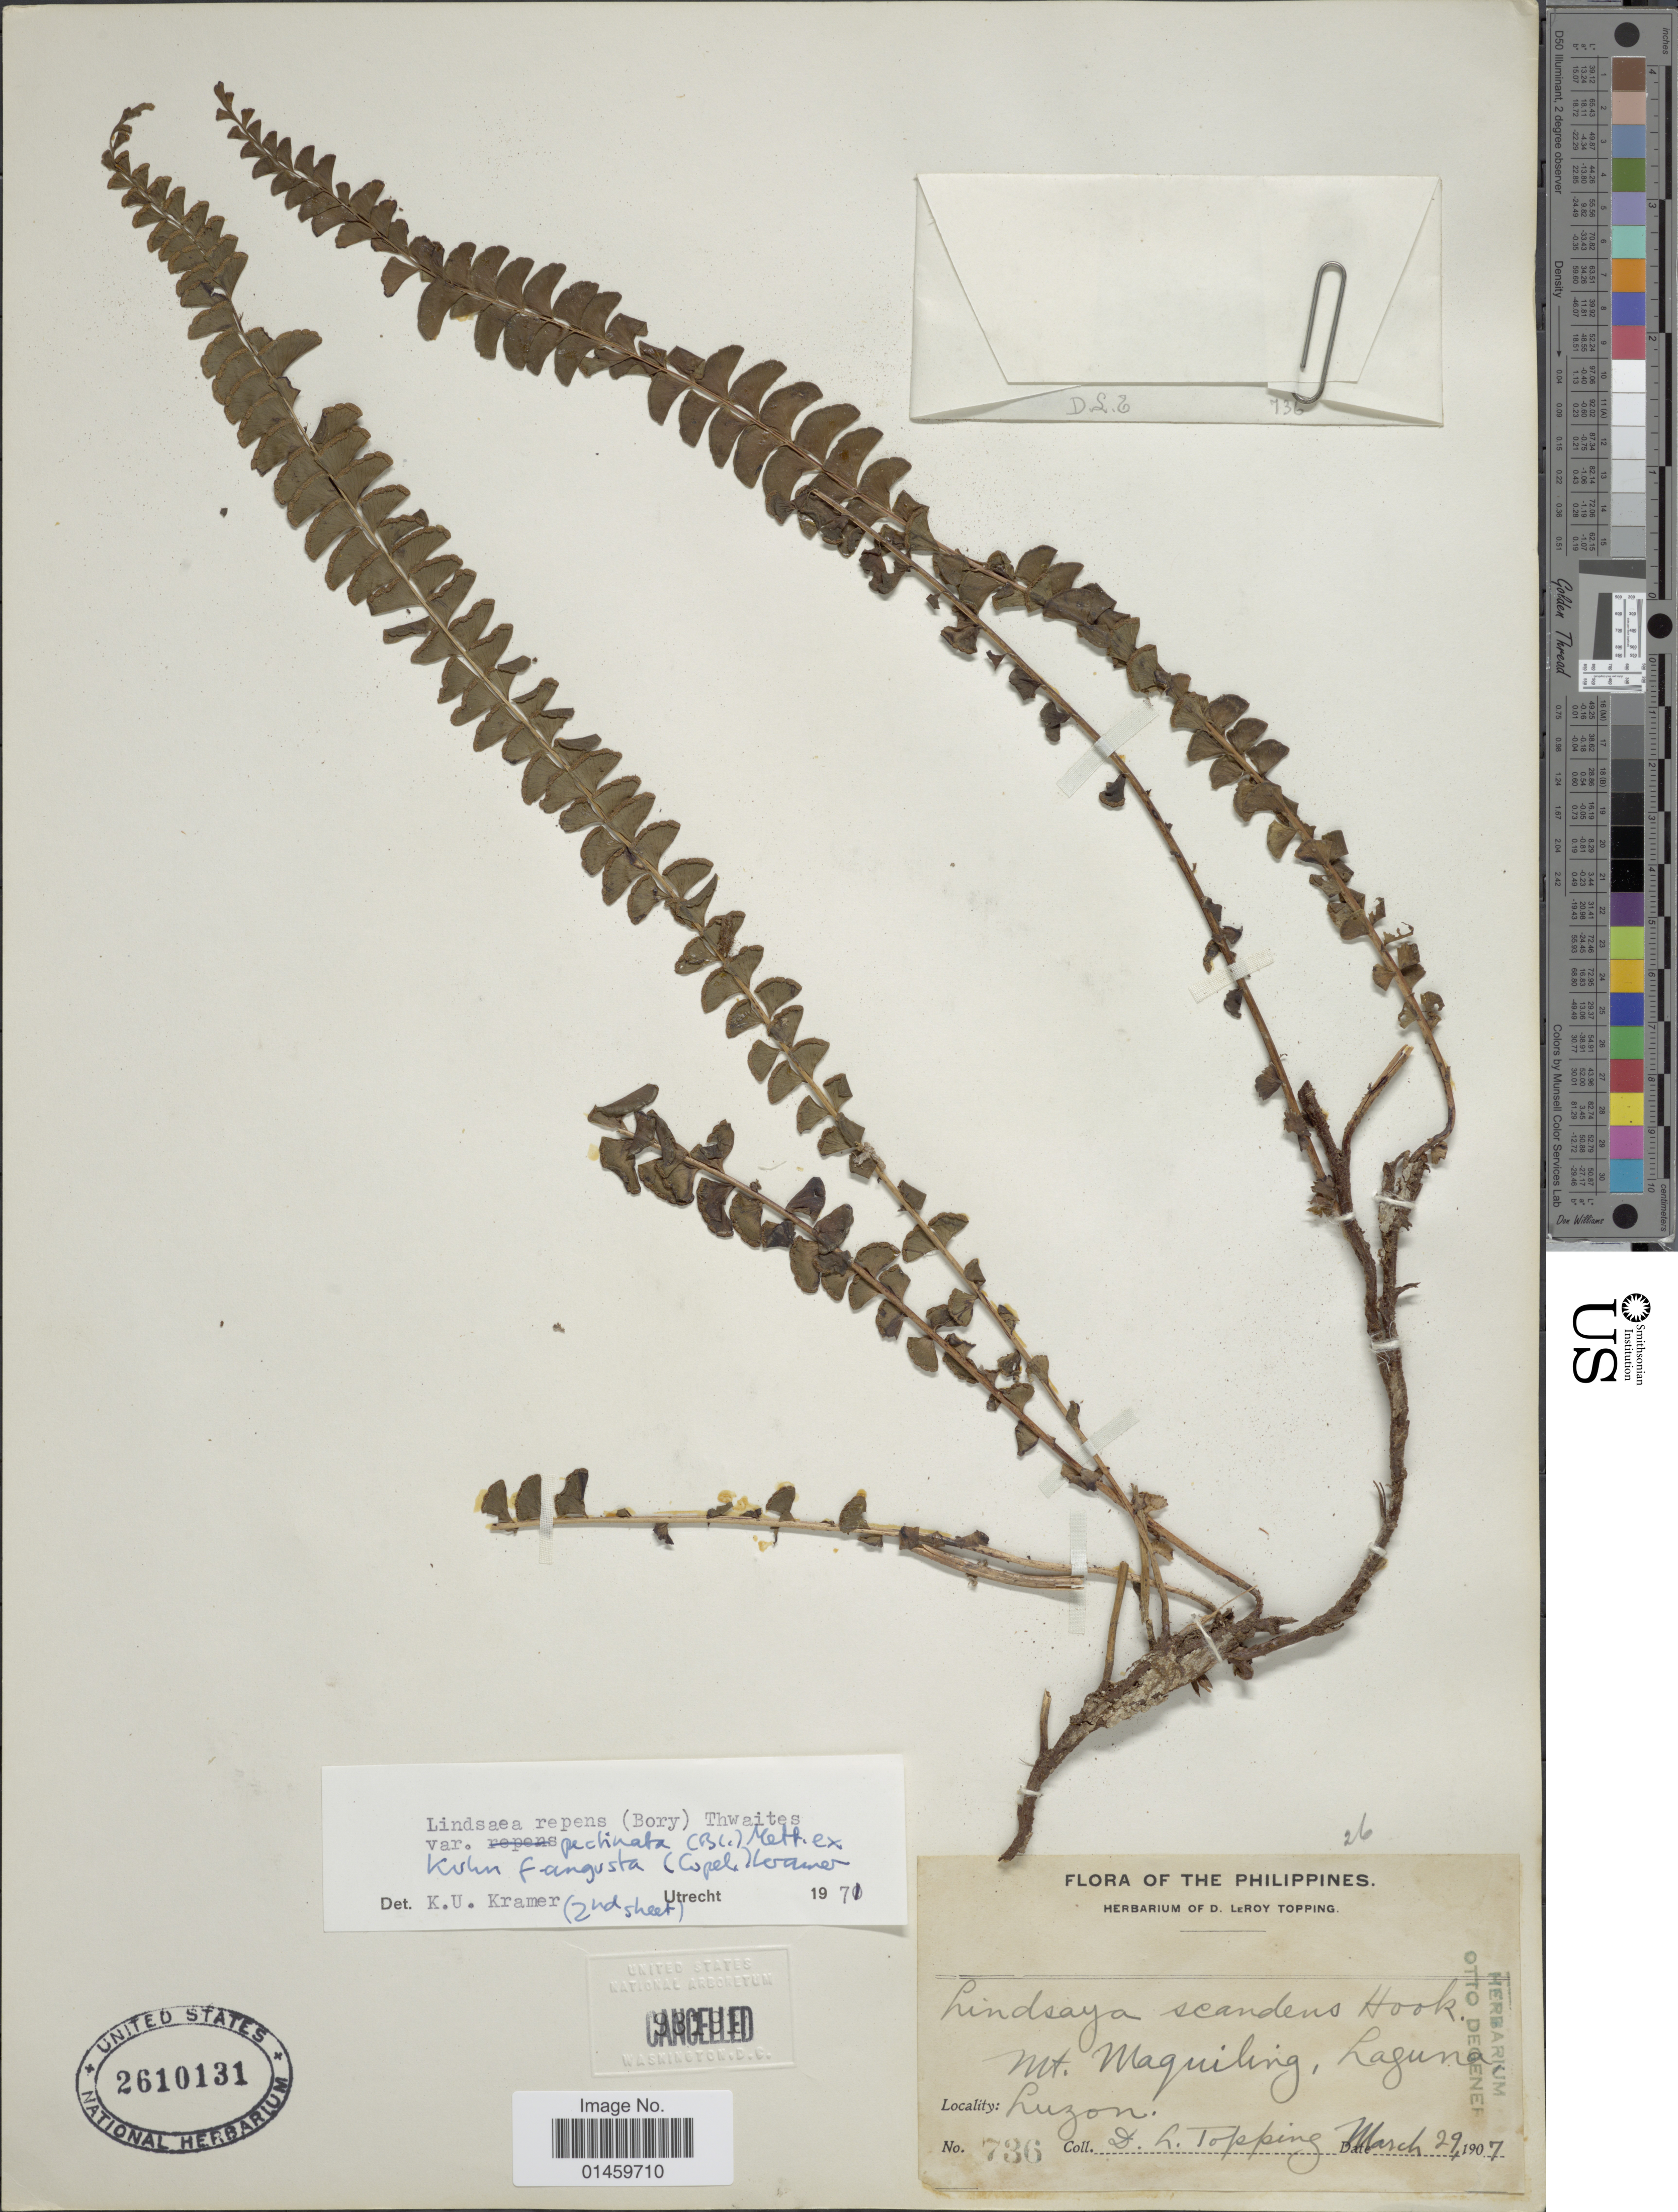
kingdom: Plantae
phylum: Tracheophyta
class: Polypodiopsida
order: Polypodiales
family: Lindsaeaceae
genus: Lindsaea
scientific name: Lindsaea repens var. pectinata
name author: (Blume) Mett.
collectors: D. L. Topping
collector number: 736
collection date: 1907-03-29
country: Philippines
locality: Mt. Maquiling, Laguna. Luzon.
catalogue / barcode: US 2610131